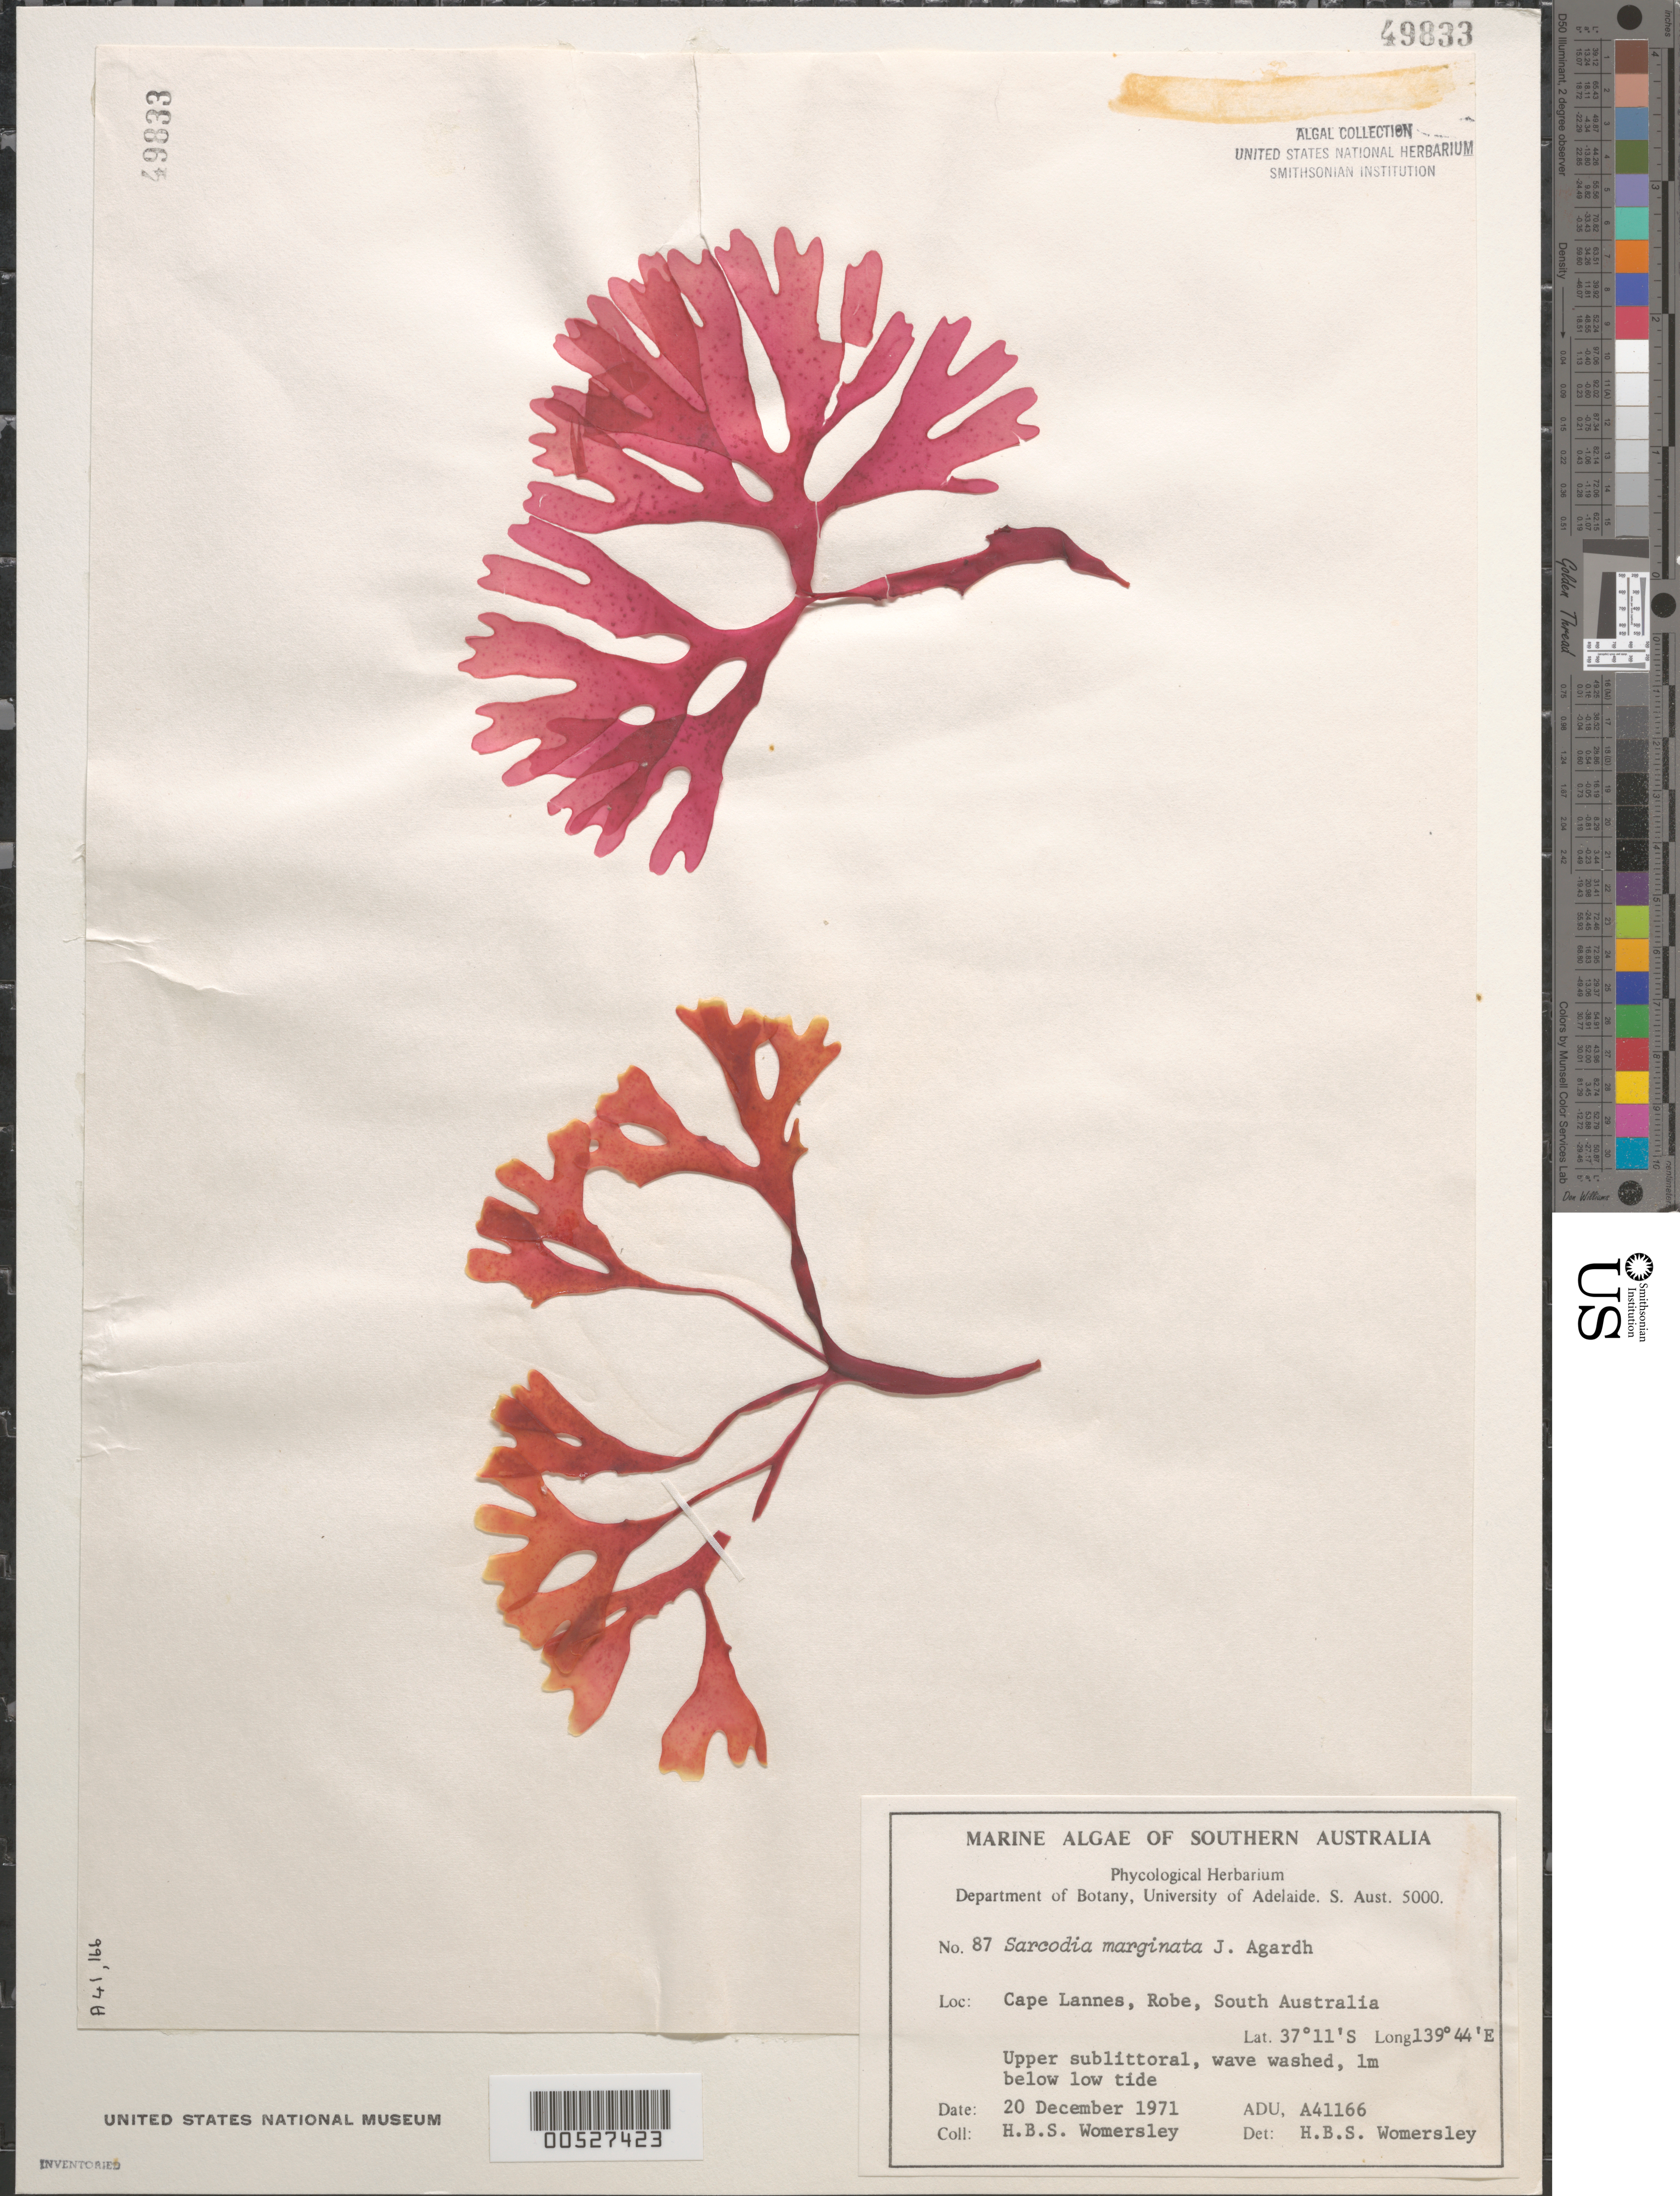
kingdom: Plantae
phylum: Rhodophyta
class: Florideophyceae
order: Gigartinales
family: Sarcodiaceae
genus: Sarcodia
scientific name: Sarcodia marginata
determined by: Womersley, H. B. S.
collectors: H. B. S. Womersley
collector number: ADU A41166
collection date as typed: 20 Dec 1971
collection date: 1971-12-20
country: Australia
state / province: South Australia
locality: Cape Lannes, Robe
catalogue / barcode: US 49833